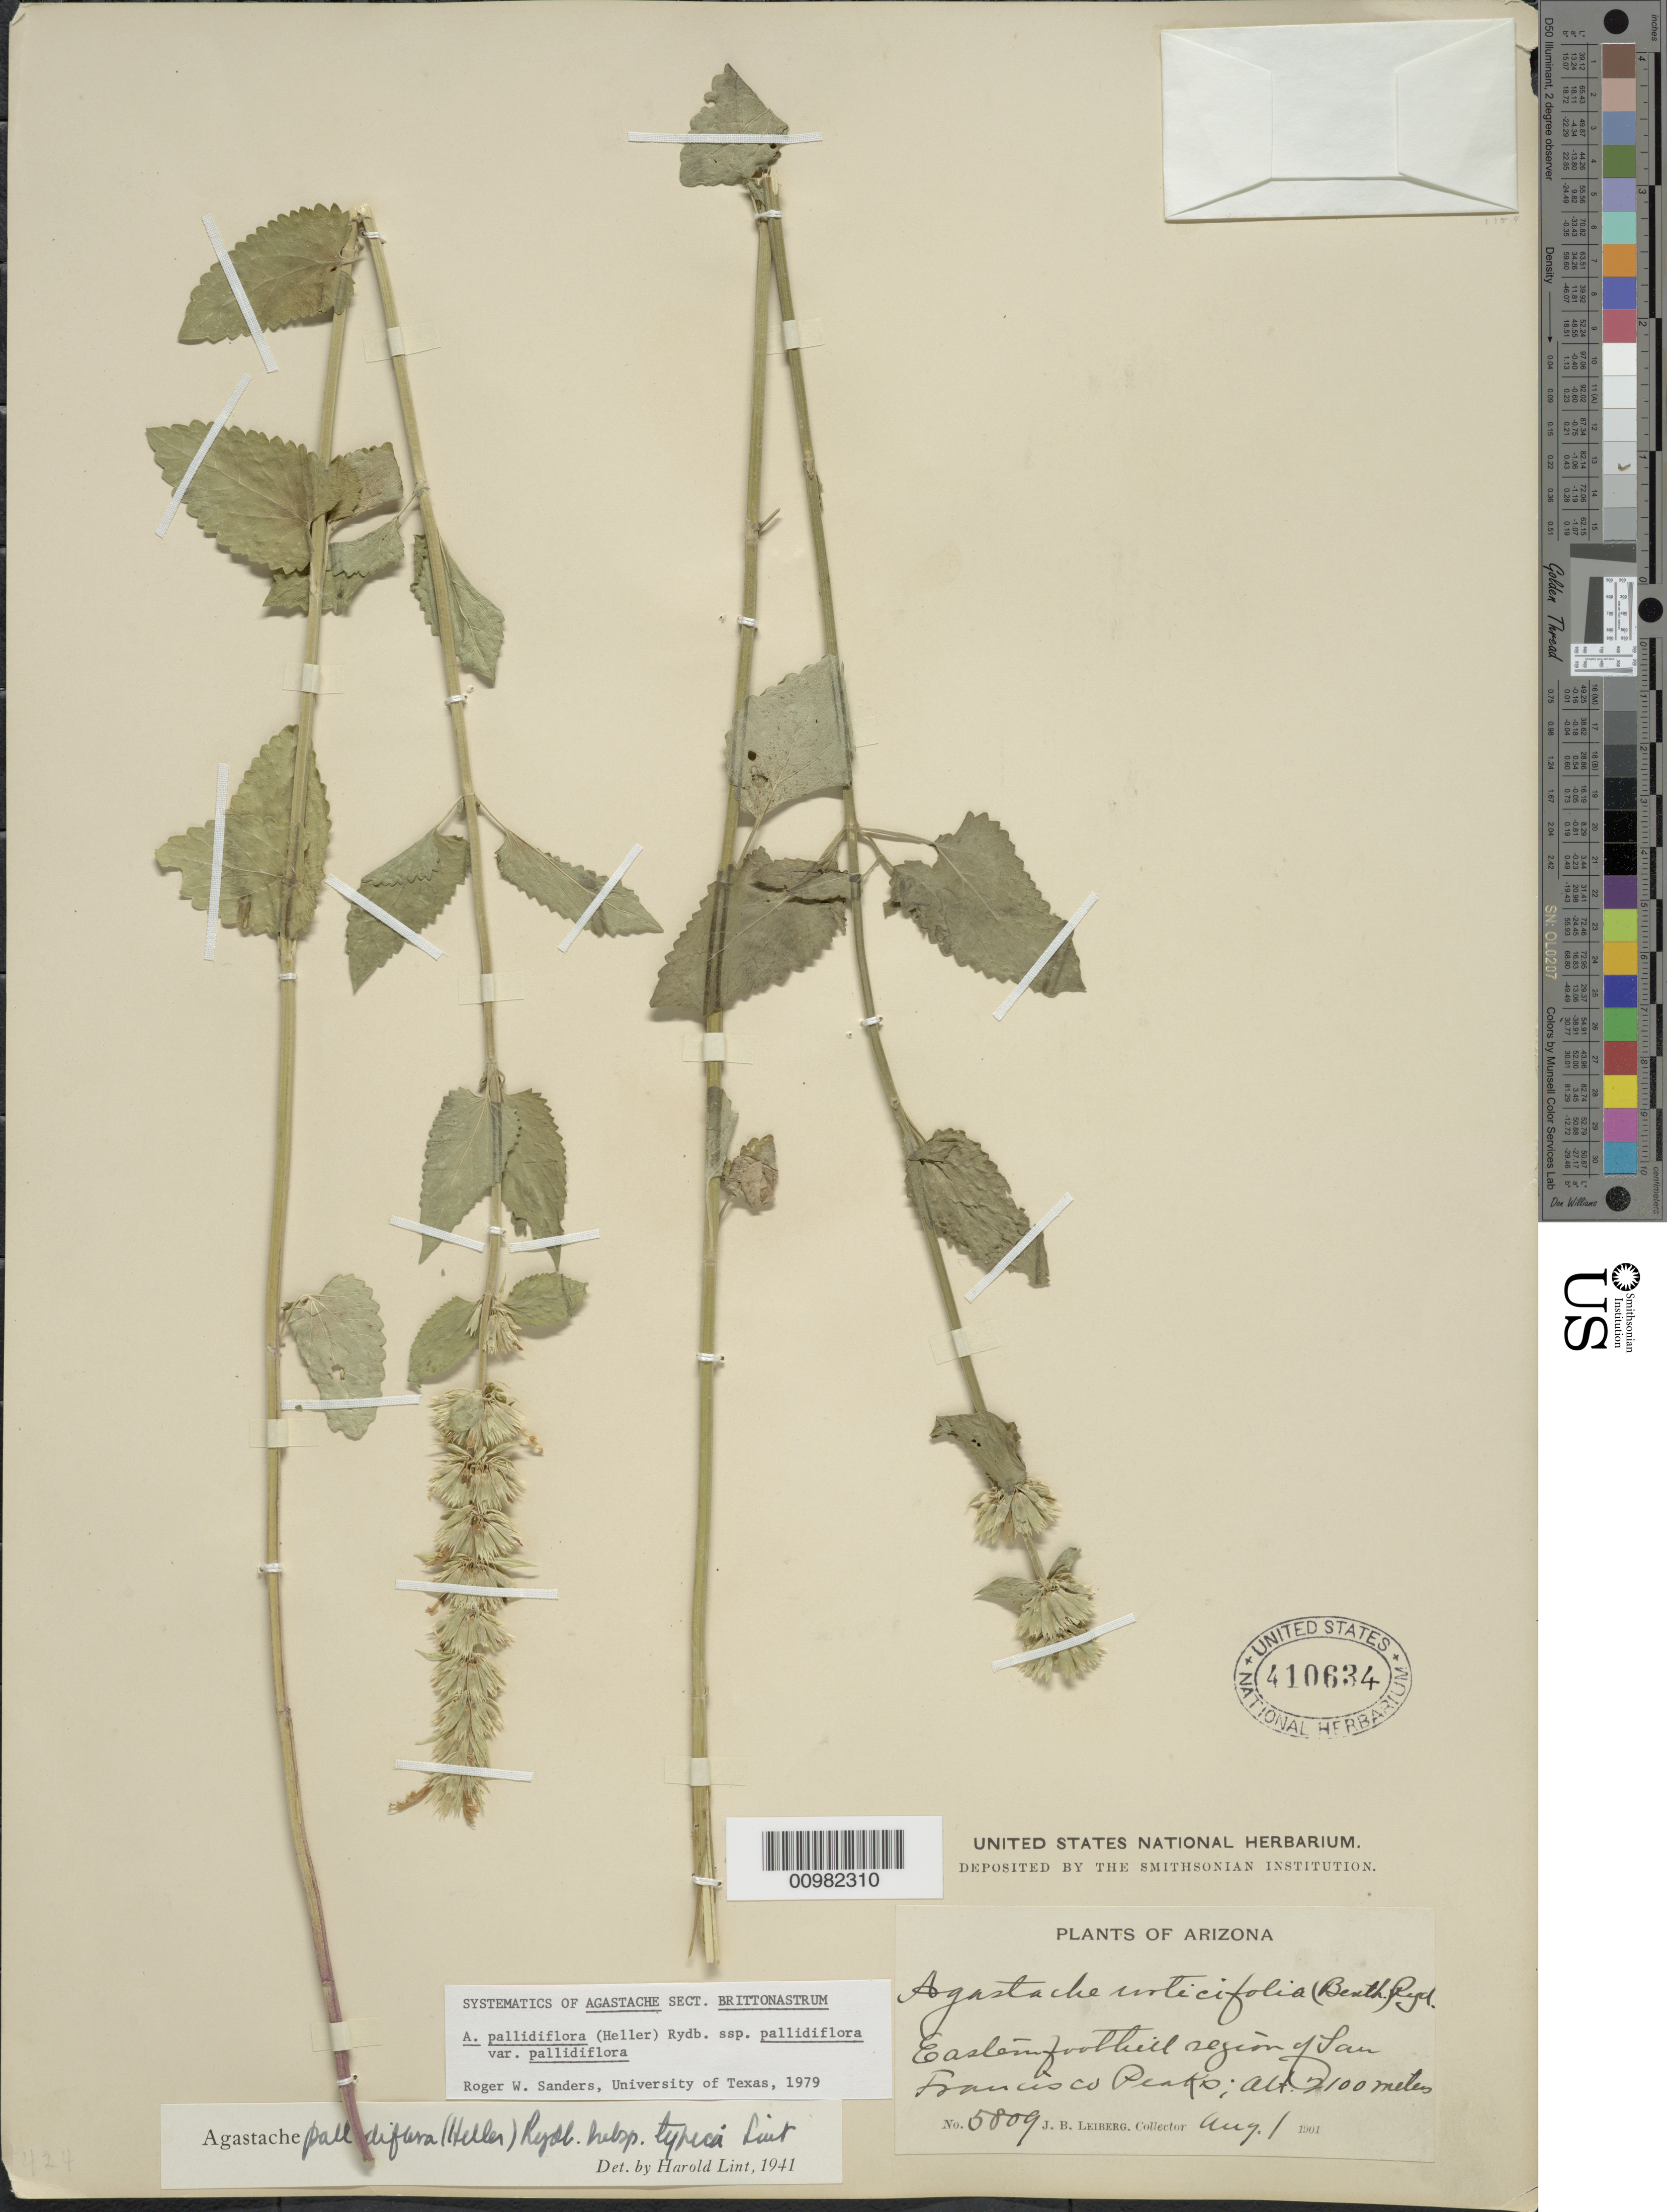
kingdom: Plantae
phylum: Tracheophyta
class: Magnoliopsida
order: Lamiales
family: Lamiaceae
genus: Agastache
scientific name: Agastache pallidiflora var. pallidiflora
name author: (A. Heller) Rydb.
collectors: J. Leiberg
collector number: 5809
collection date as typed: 01 Aug 1901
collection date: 1901-08-01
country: United States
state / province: Arizona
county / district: Coconino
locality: San Franciso Peaks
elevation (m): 2100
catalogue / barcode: US 410634